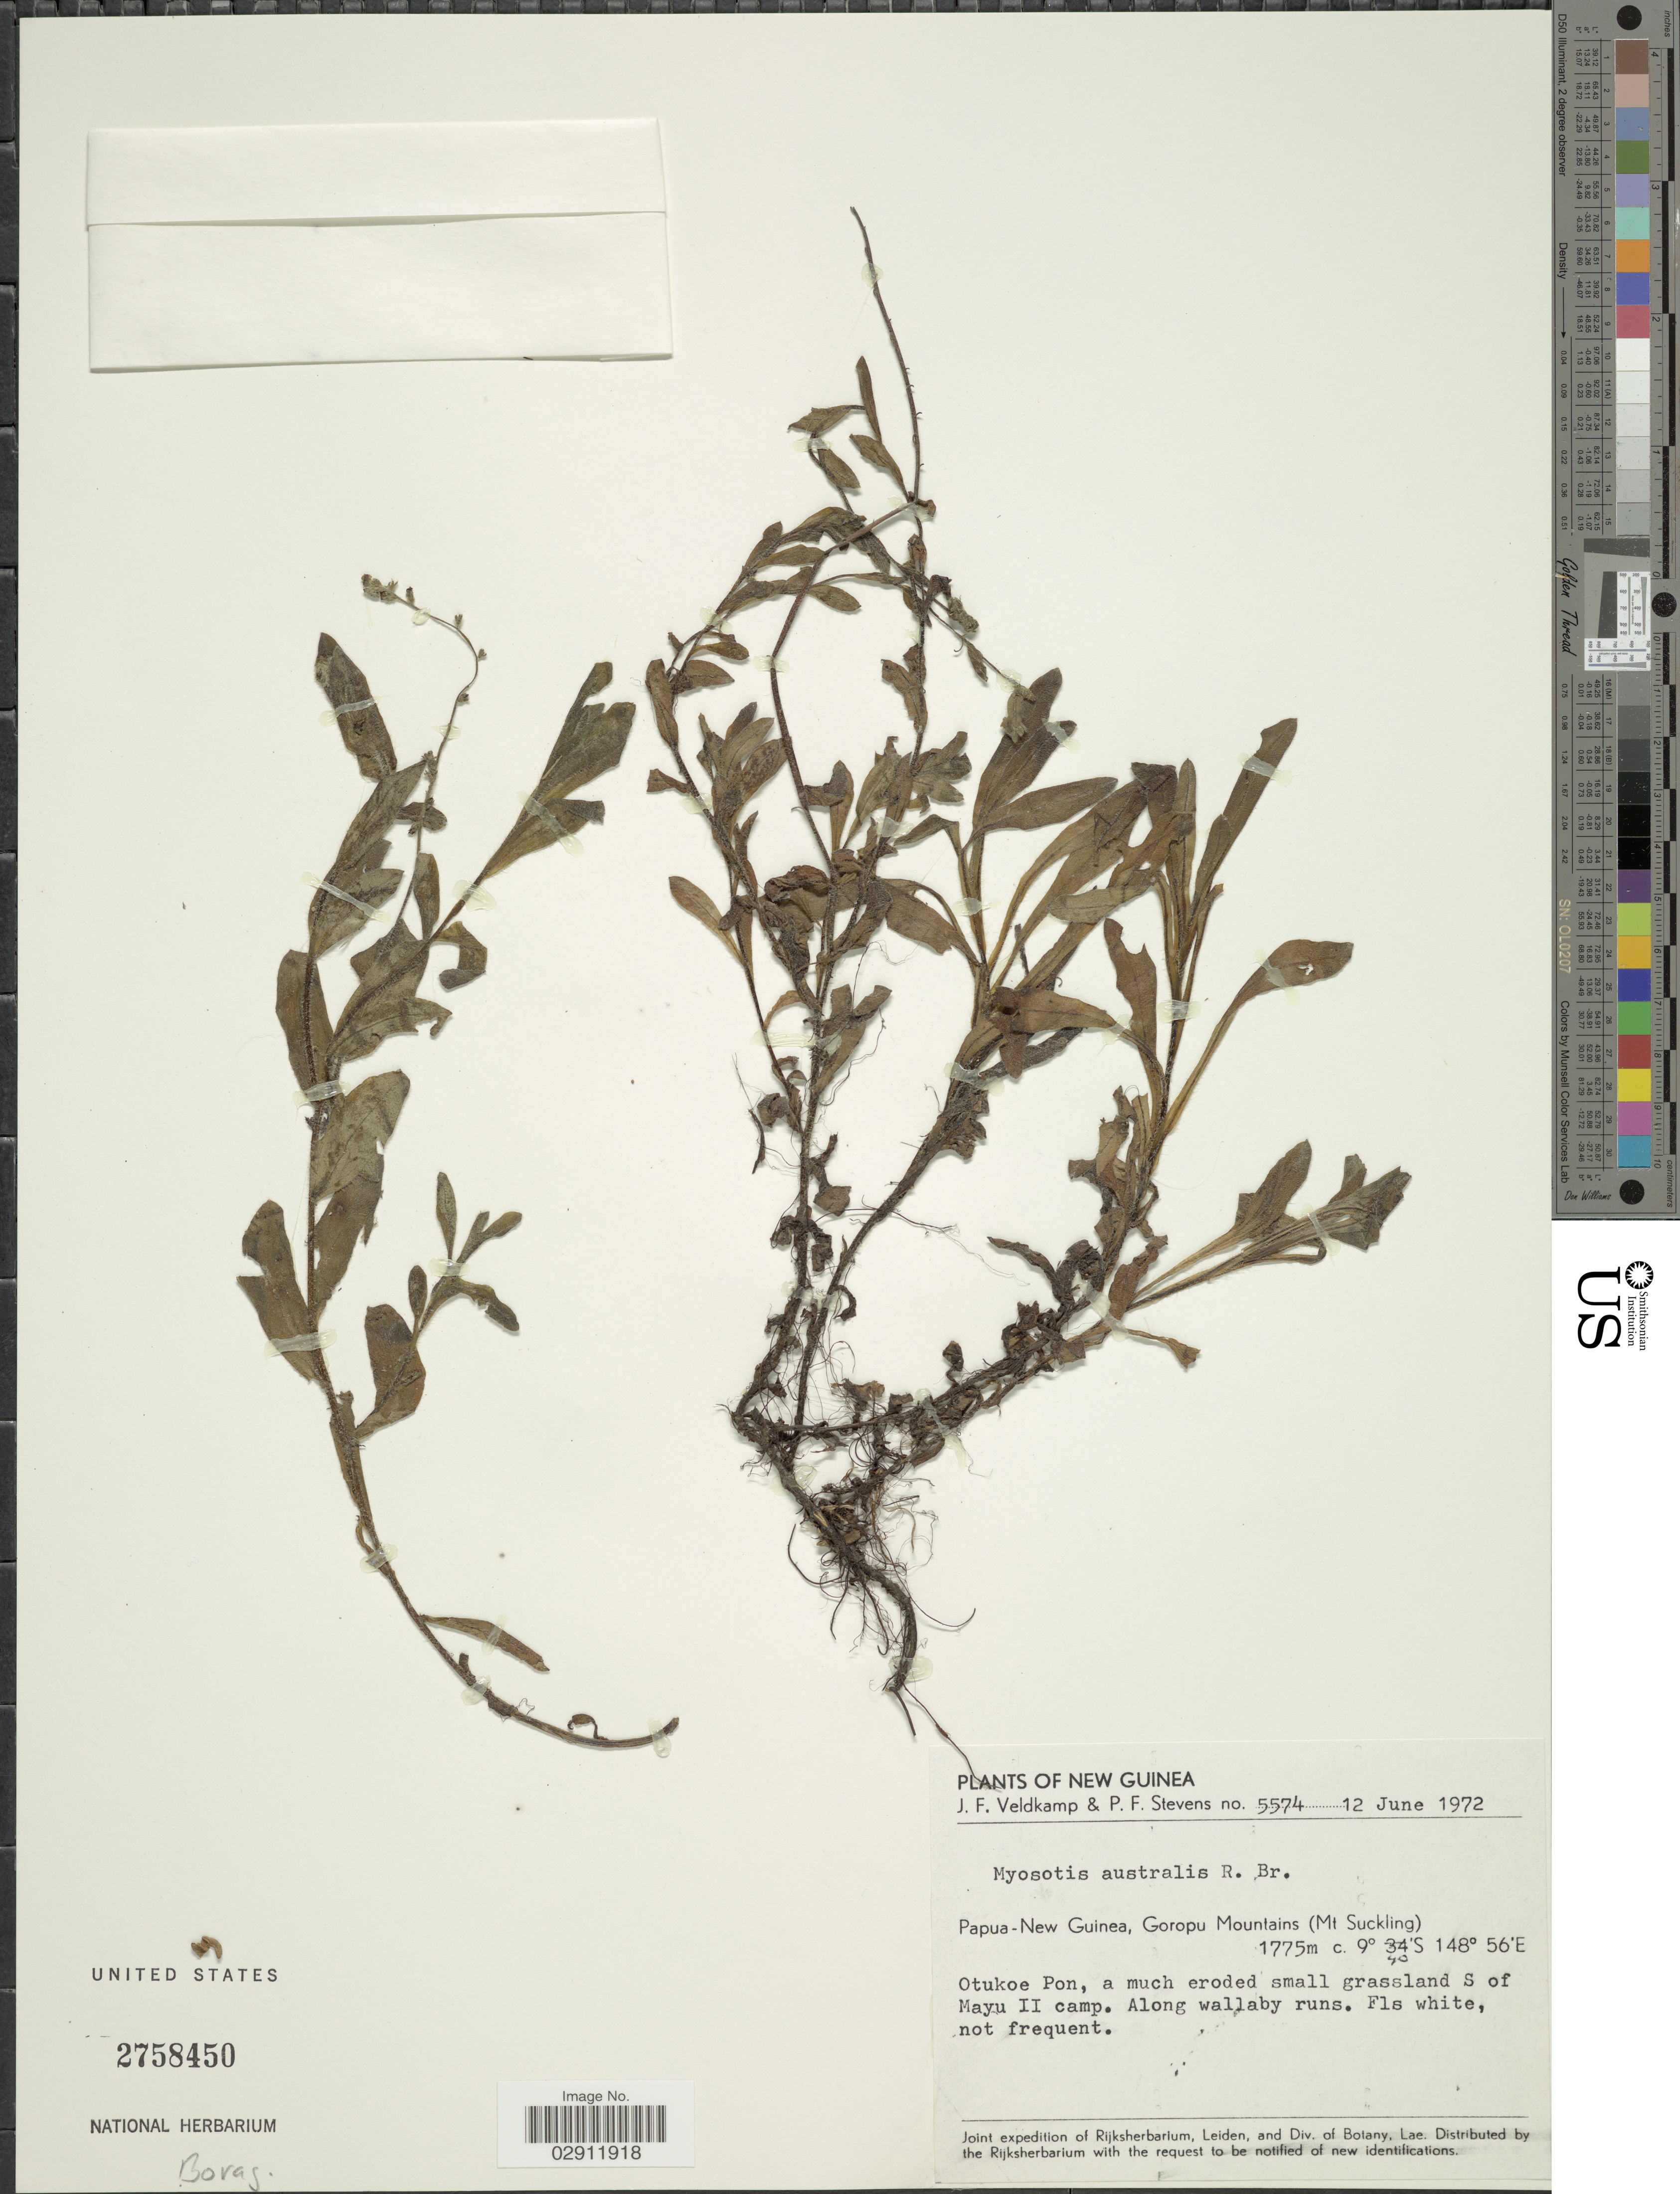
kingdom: Plantae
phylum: Tracheophyta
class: Magnoliopsida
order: Boraginales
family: Boraginaceae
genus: Myosotis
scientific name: Myosotis australis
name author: R. Br.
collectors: J. F. Veldkamp & P. F. Stevens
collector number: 5574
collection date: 1972-06-12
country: Papua New Guinea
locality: New Guinea. Goropu Mountains (Mt. Suckling). Otukoe Pon, a much eroded small grassland S of Mayu II camp. Along wallaby runs.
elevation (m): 1775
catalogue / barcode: US 2758450